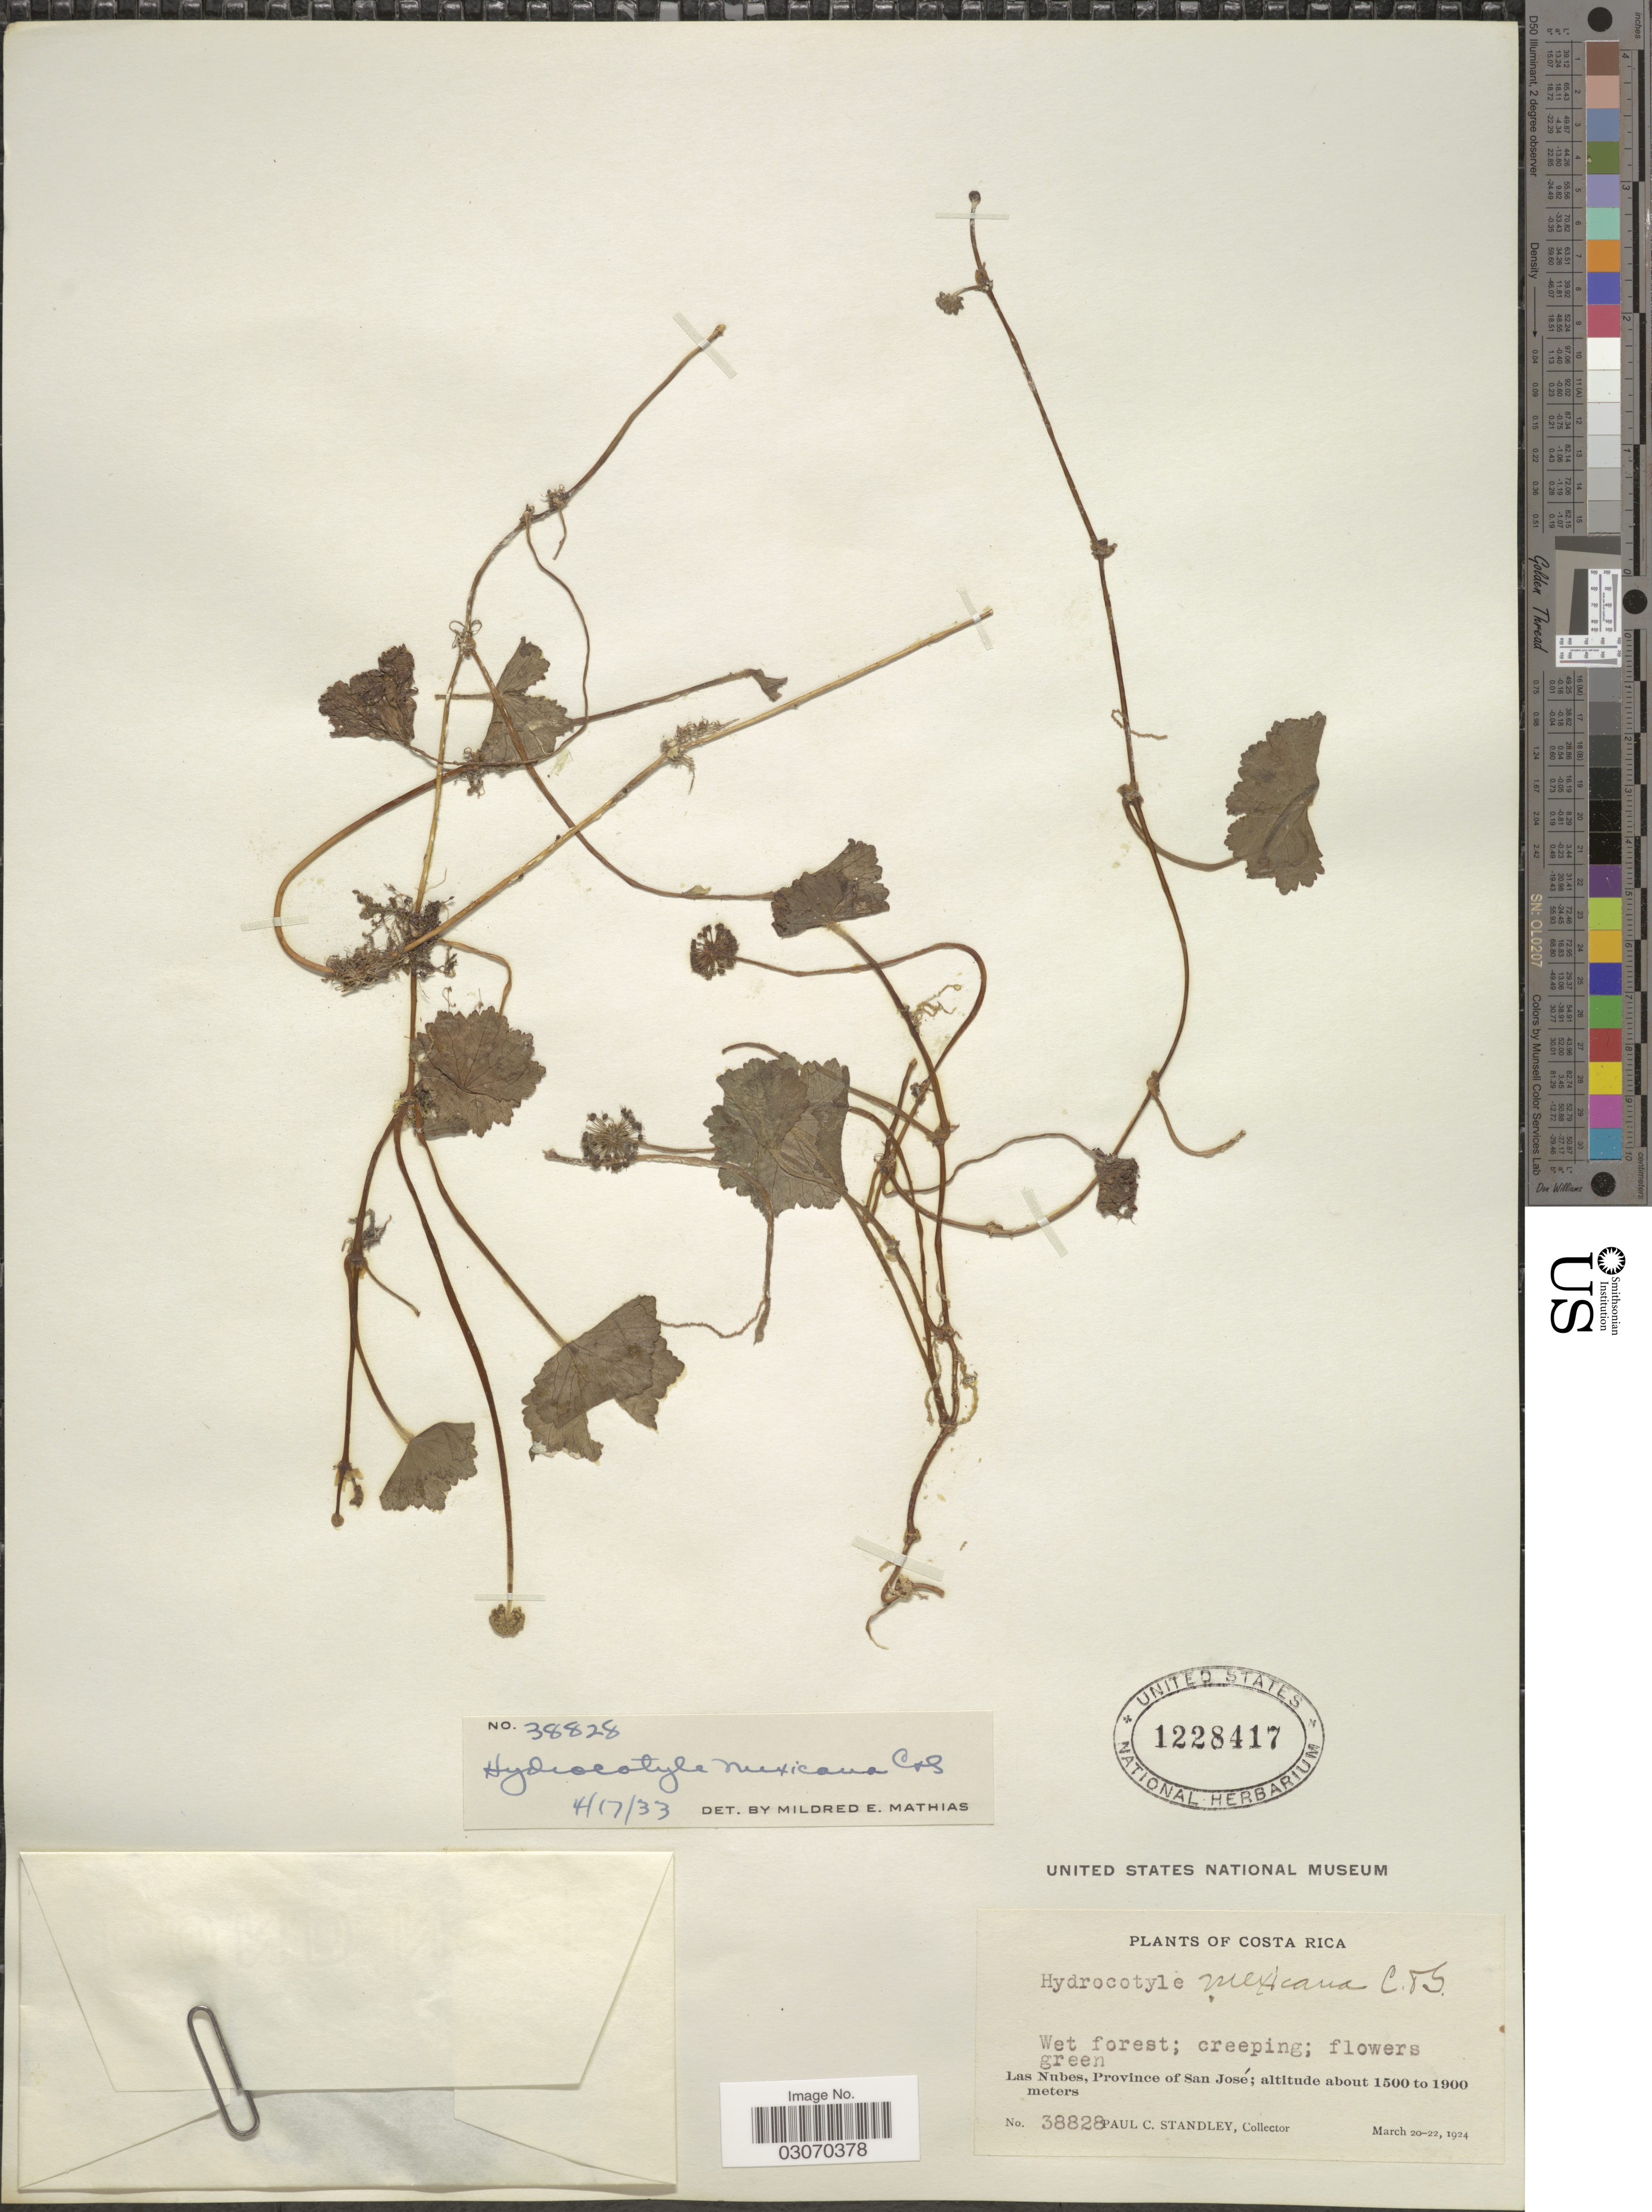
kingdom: Plantae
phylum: Tracheophyta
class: Magnoliopsida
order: Apiales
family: Araliaceae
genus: Hydrocotyle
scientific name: Hydrocotyle mexicana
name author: Schltdl. & Cham.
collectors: P. C. Standley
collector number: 38828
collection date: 1924-03-20/1924-03-22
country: Costa Rica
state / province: San José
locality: Las Nubes.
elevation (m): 1500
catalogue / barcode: US 1228417